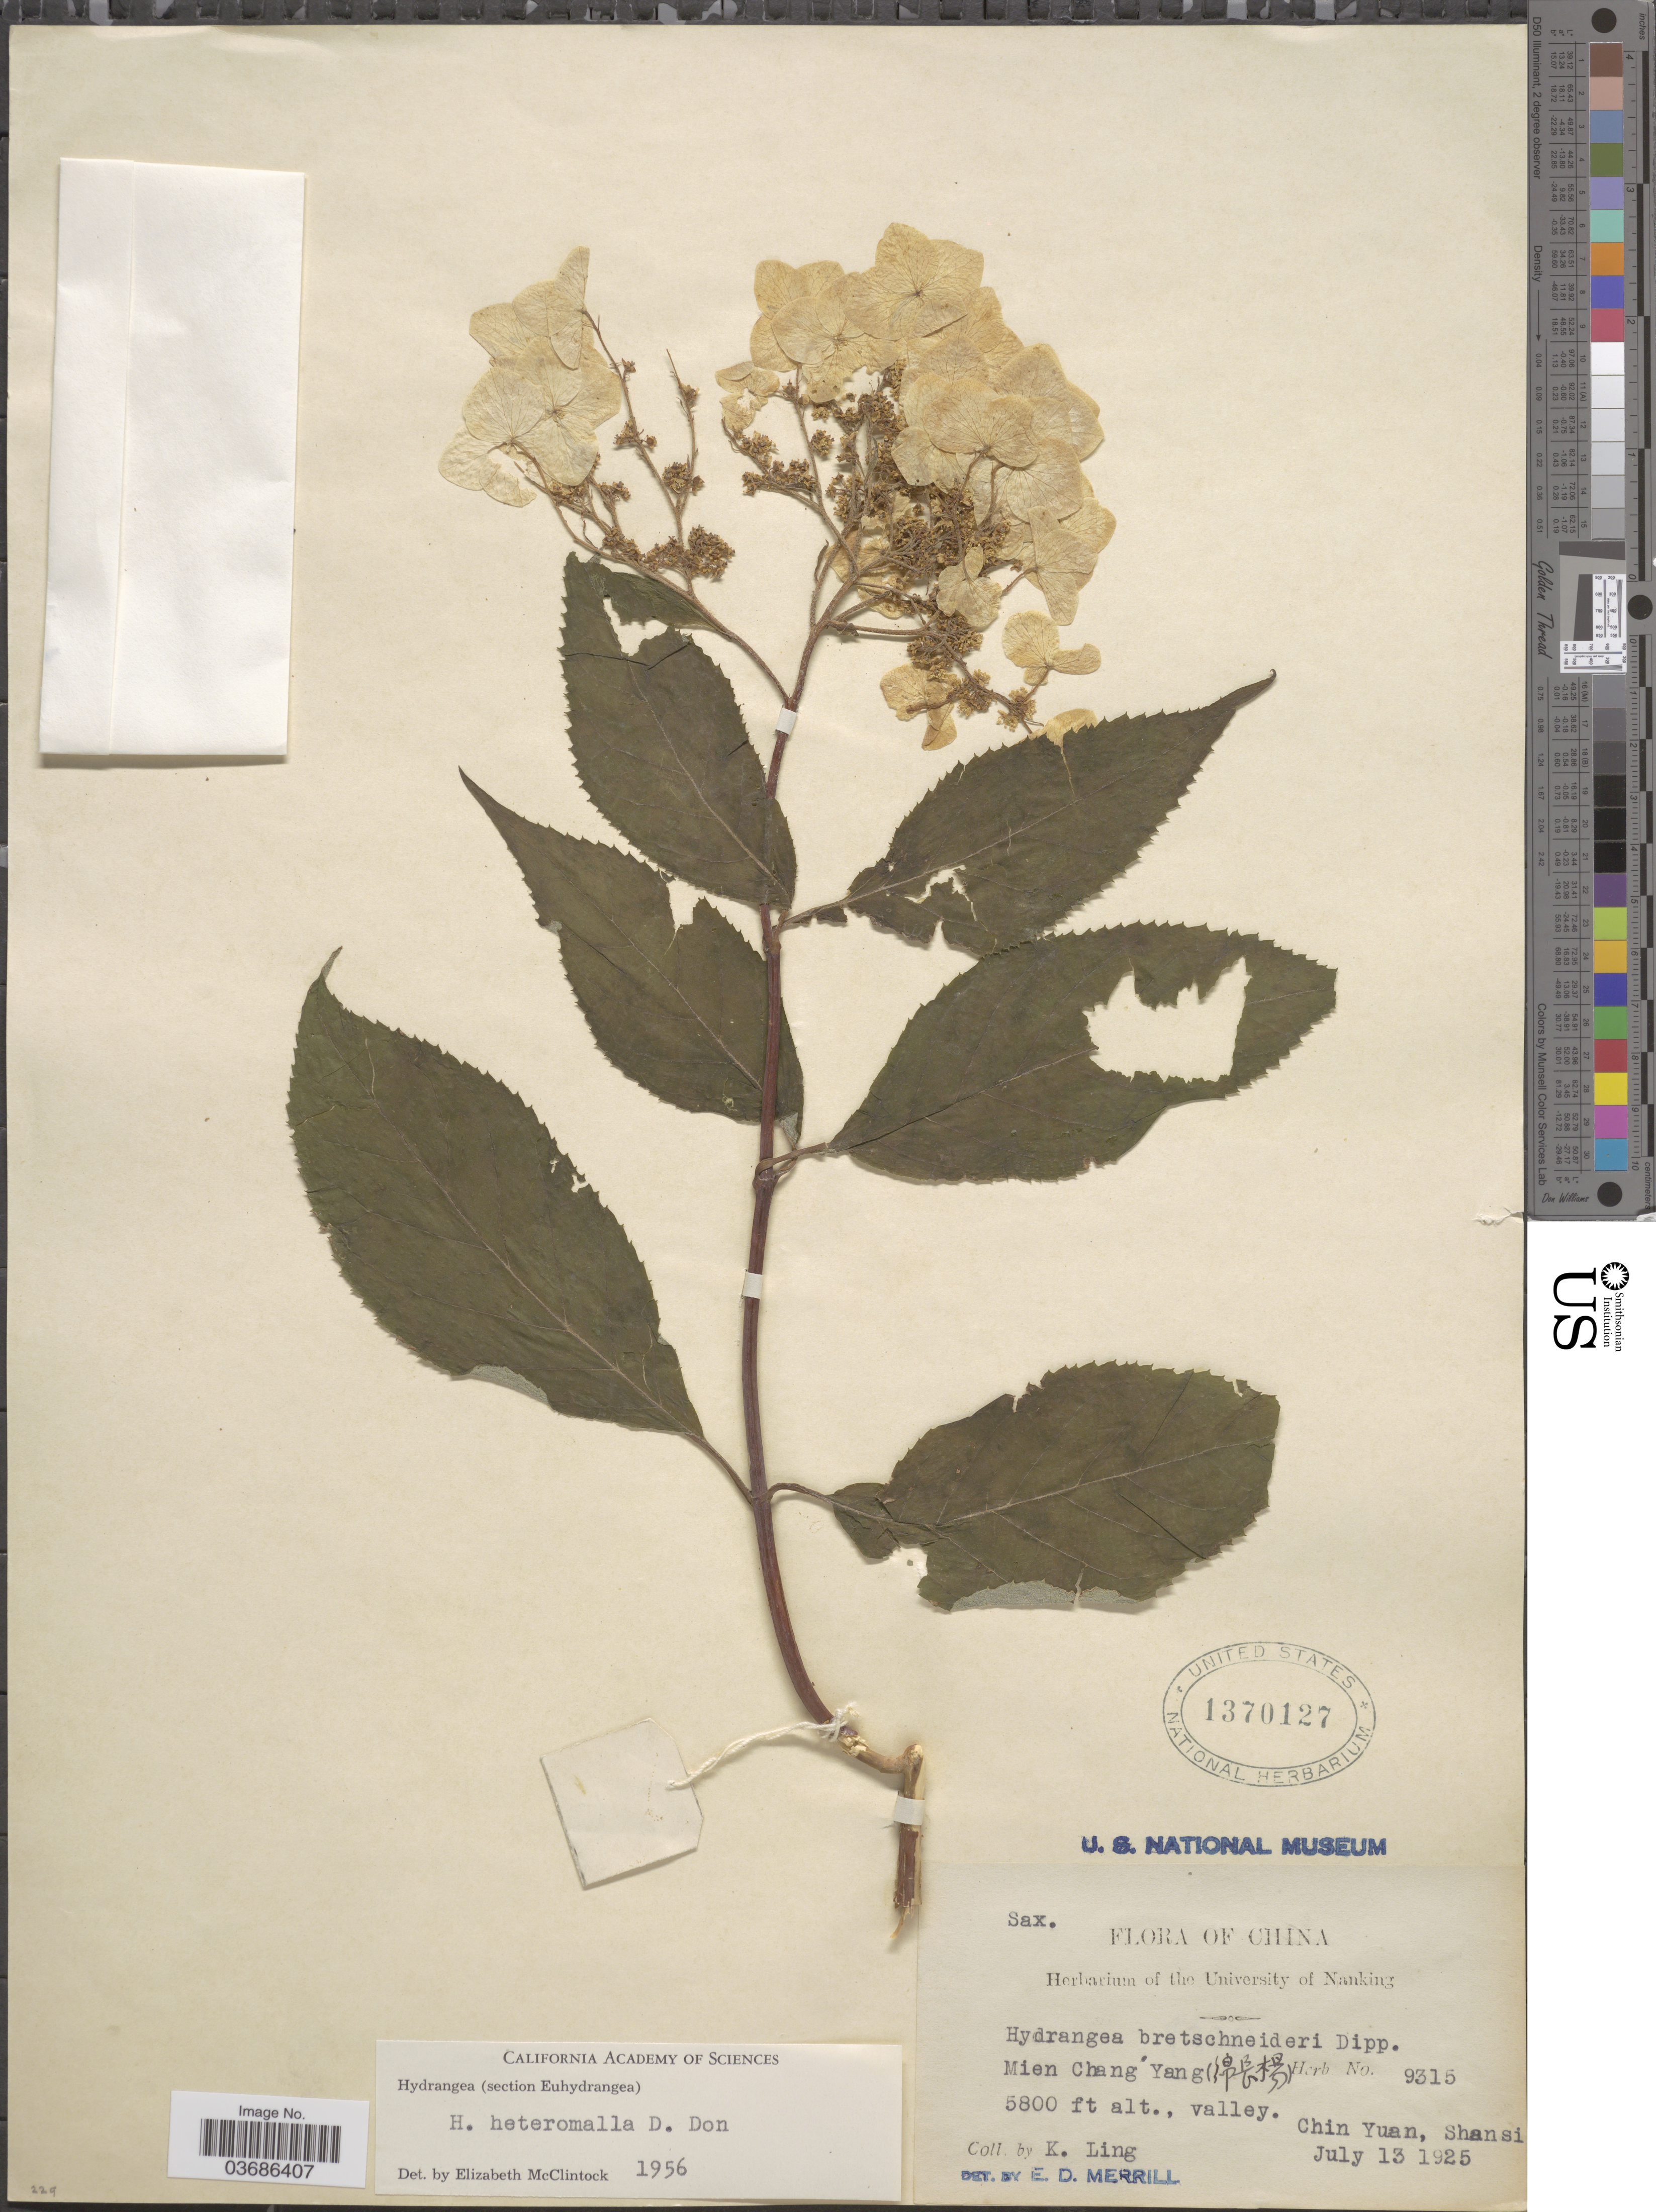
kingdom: Plantae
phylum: Tracheophyta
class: Magnoliopsida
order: Cornales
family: Hydrangeaceae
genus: Hydrangea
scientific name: Hydrangea heteromalla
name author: D. Don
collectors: K. Ling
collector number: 9315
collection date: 1925-07-13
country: China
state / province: Shanxi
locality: Mien Chang Yang (X) valley. Chin Yuan, Shansi.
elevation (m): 1768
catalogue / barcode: US 1370127